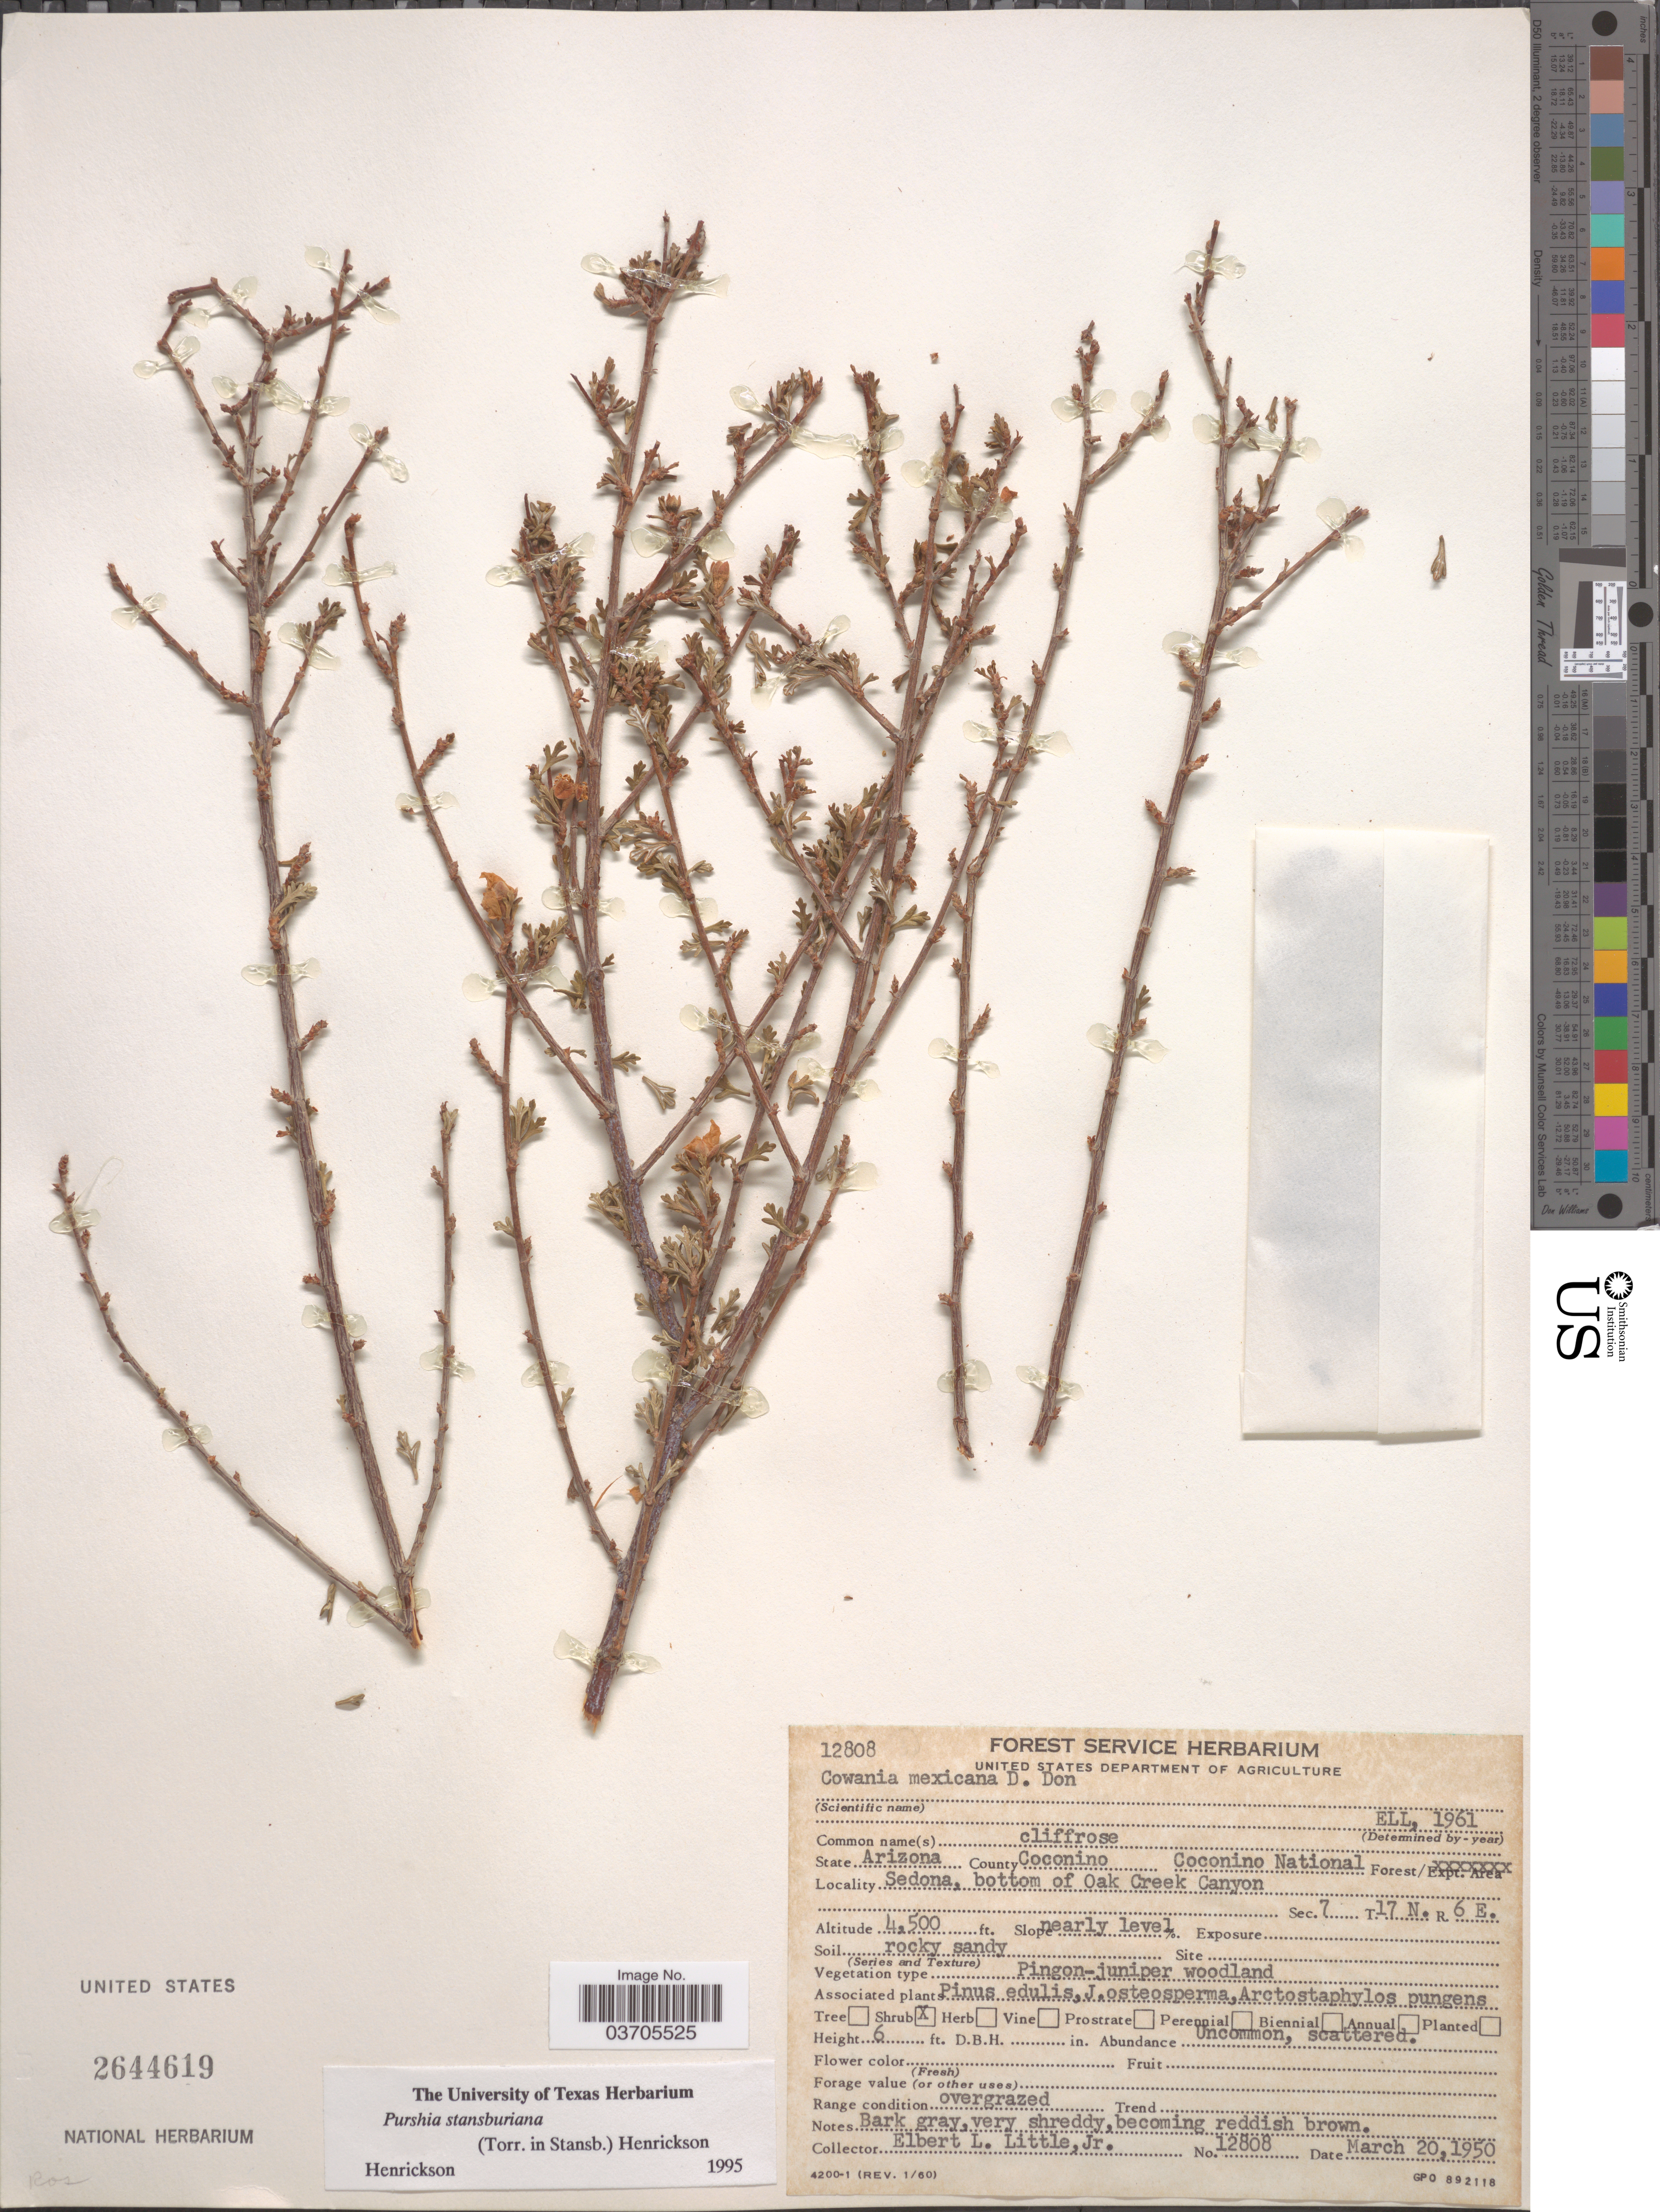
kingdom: Plantae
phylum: Tracheophyta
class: Magnoliopsida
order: Rosales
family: Rosaceae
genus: Purshia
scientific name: Purshia stansburyana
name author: (Torr.) Henrickson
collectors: E. L. Little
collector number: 12808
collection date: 1950-03-20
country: United States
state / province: Arizona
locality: County Coconino. Coconino National Forest. Sedona, bottom of Oak Creek Canyon. Sec. 7 T17N. R. 6E.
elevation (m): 1372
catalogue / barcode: US 2644619